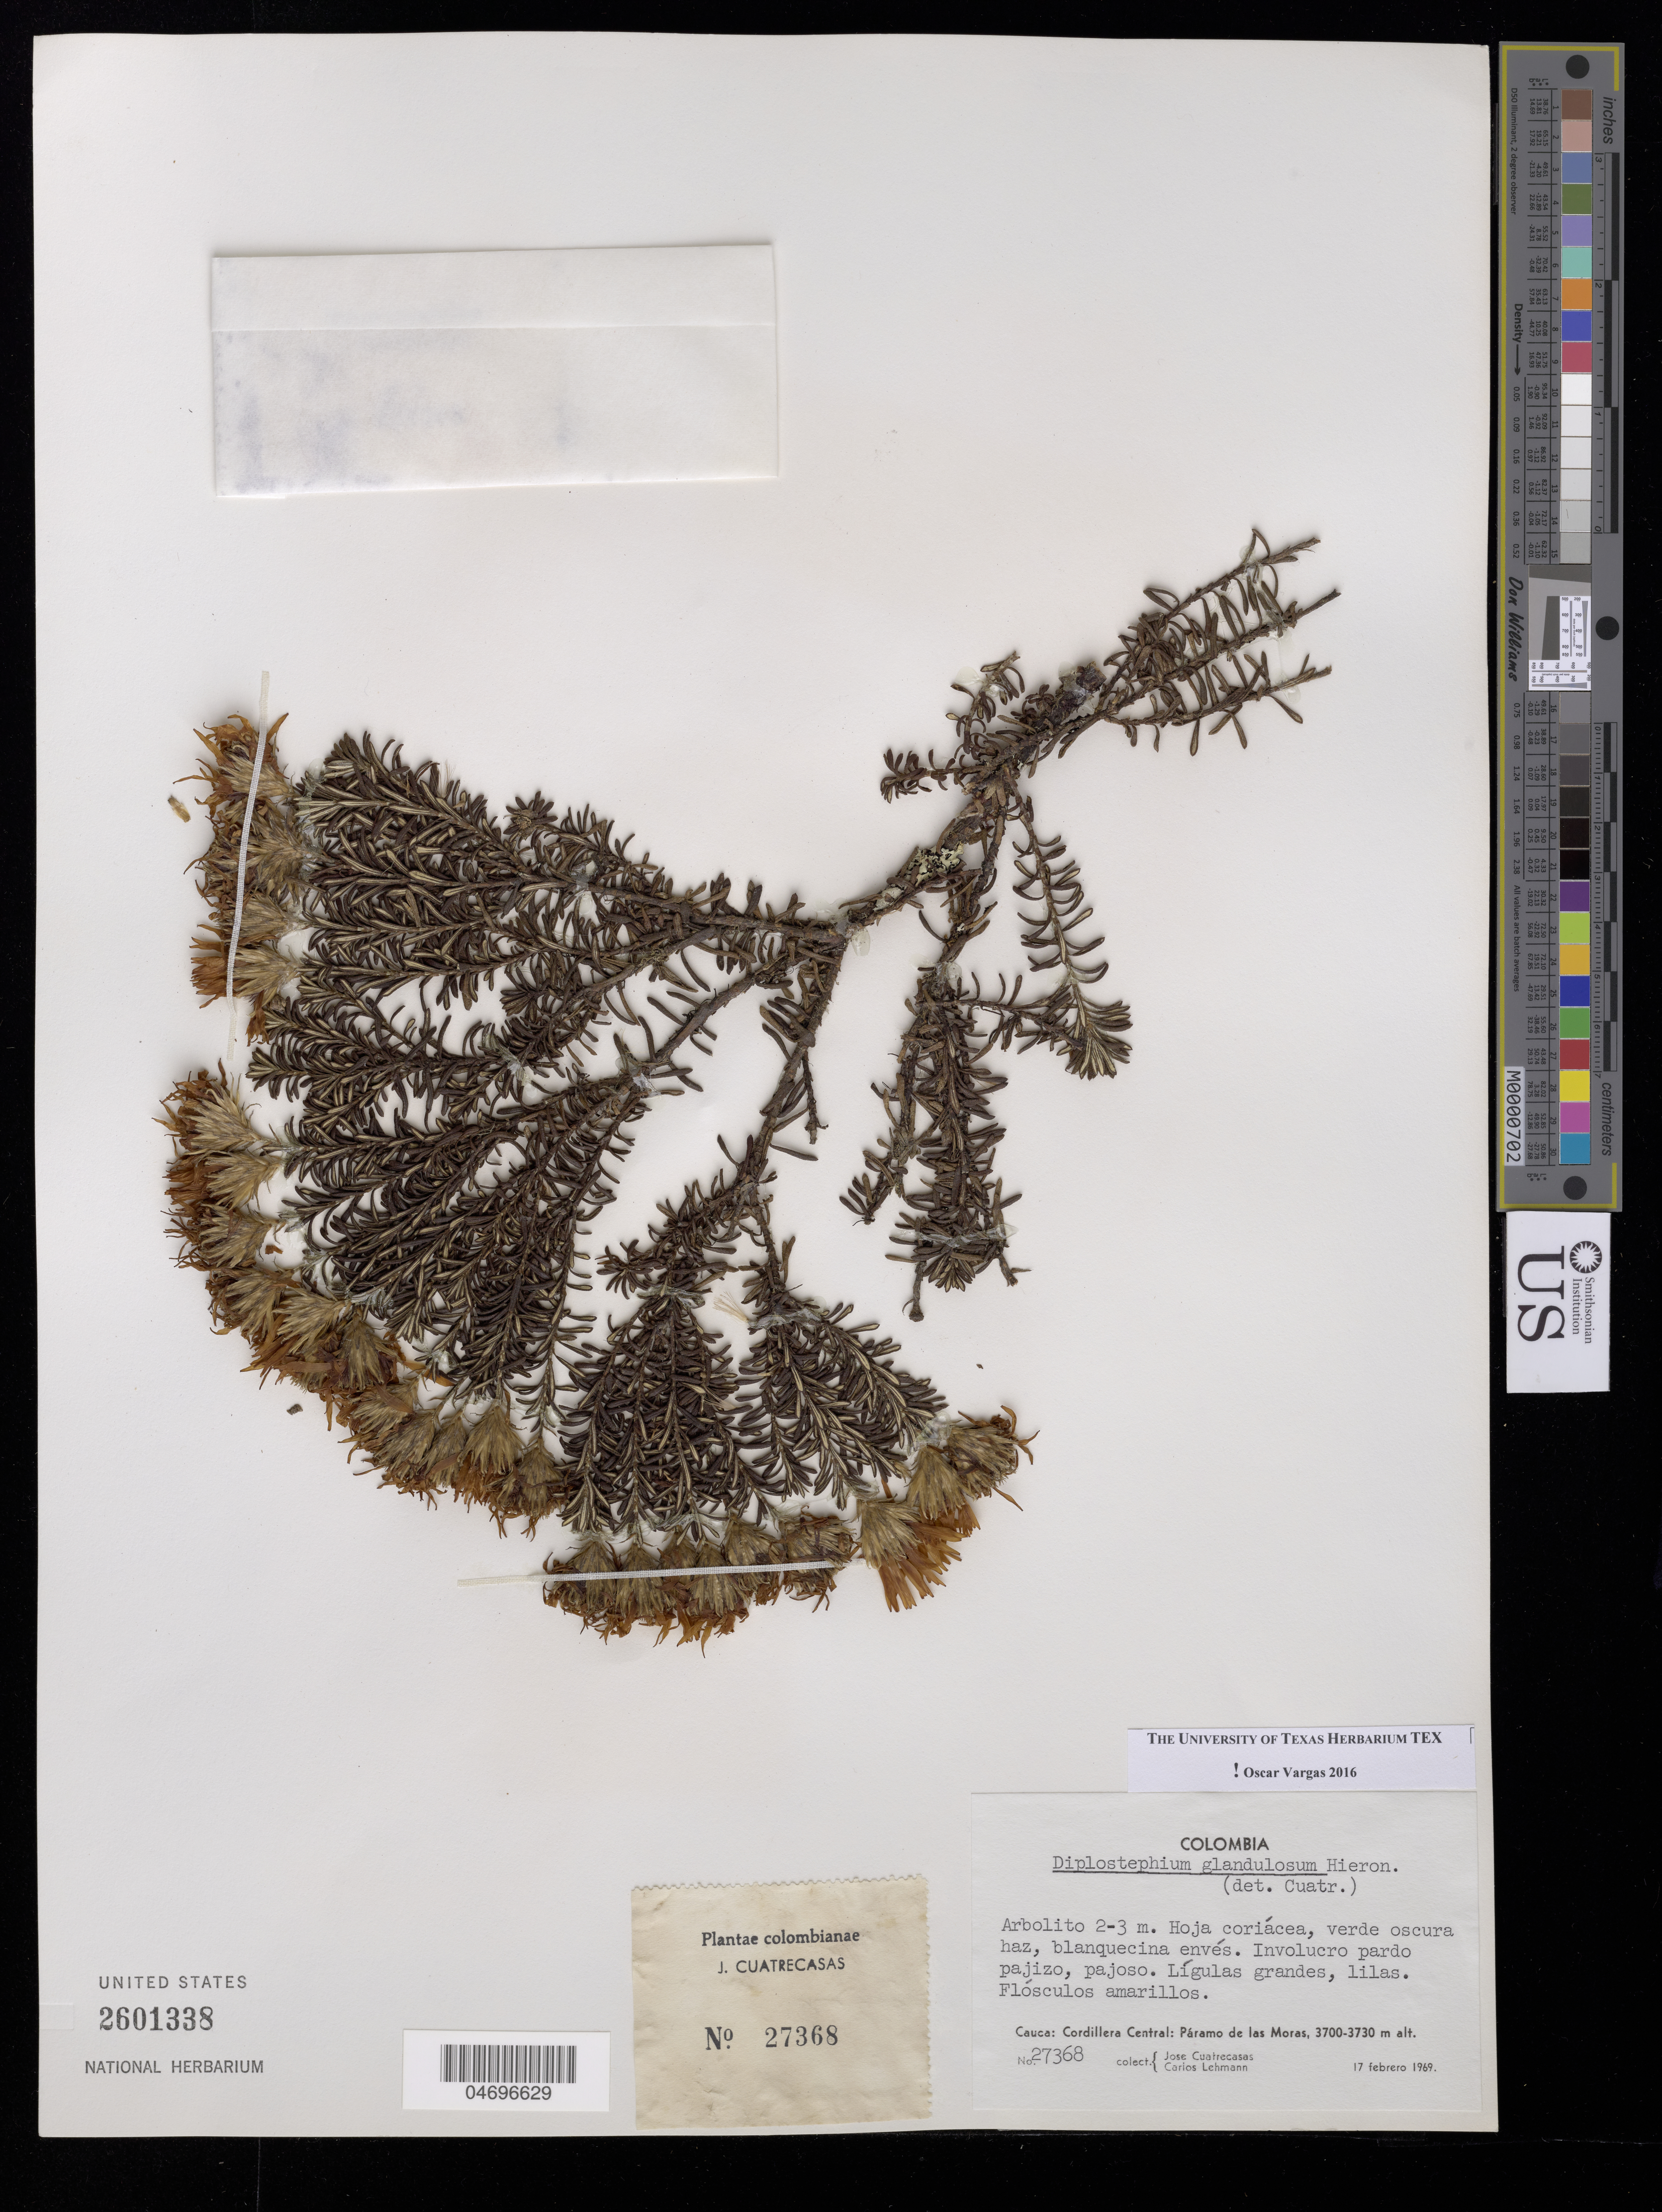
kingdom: Plantae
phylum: Tracheophyta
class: Magnoliopsida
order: Asterales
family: Asteraceae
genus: Diplostephium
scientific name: Diplostephium glandulosum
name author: Hieron.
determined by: Vargas, Oscar M.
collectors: J. Cuatrecasas & F. C. Lehmann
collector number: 27368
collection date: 1969-02-17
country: Colombia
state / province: Cauca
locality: Páramo de Moras. Cordillera Central.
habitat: Paramo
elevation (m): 3700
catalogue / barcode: US 2601338